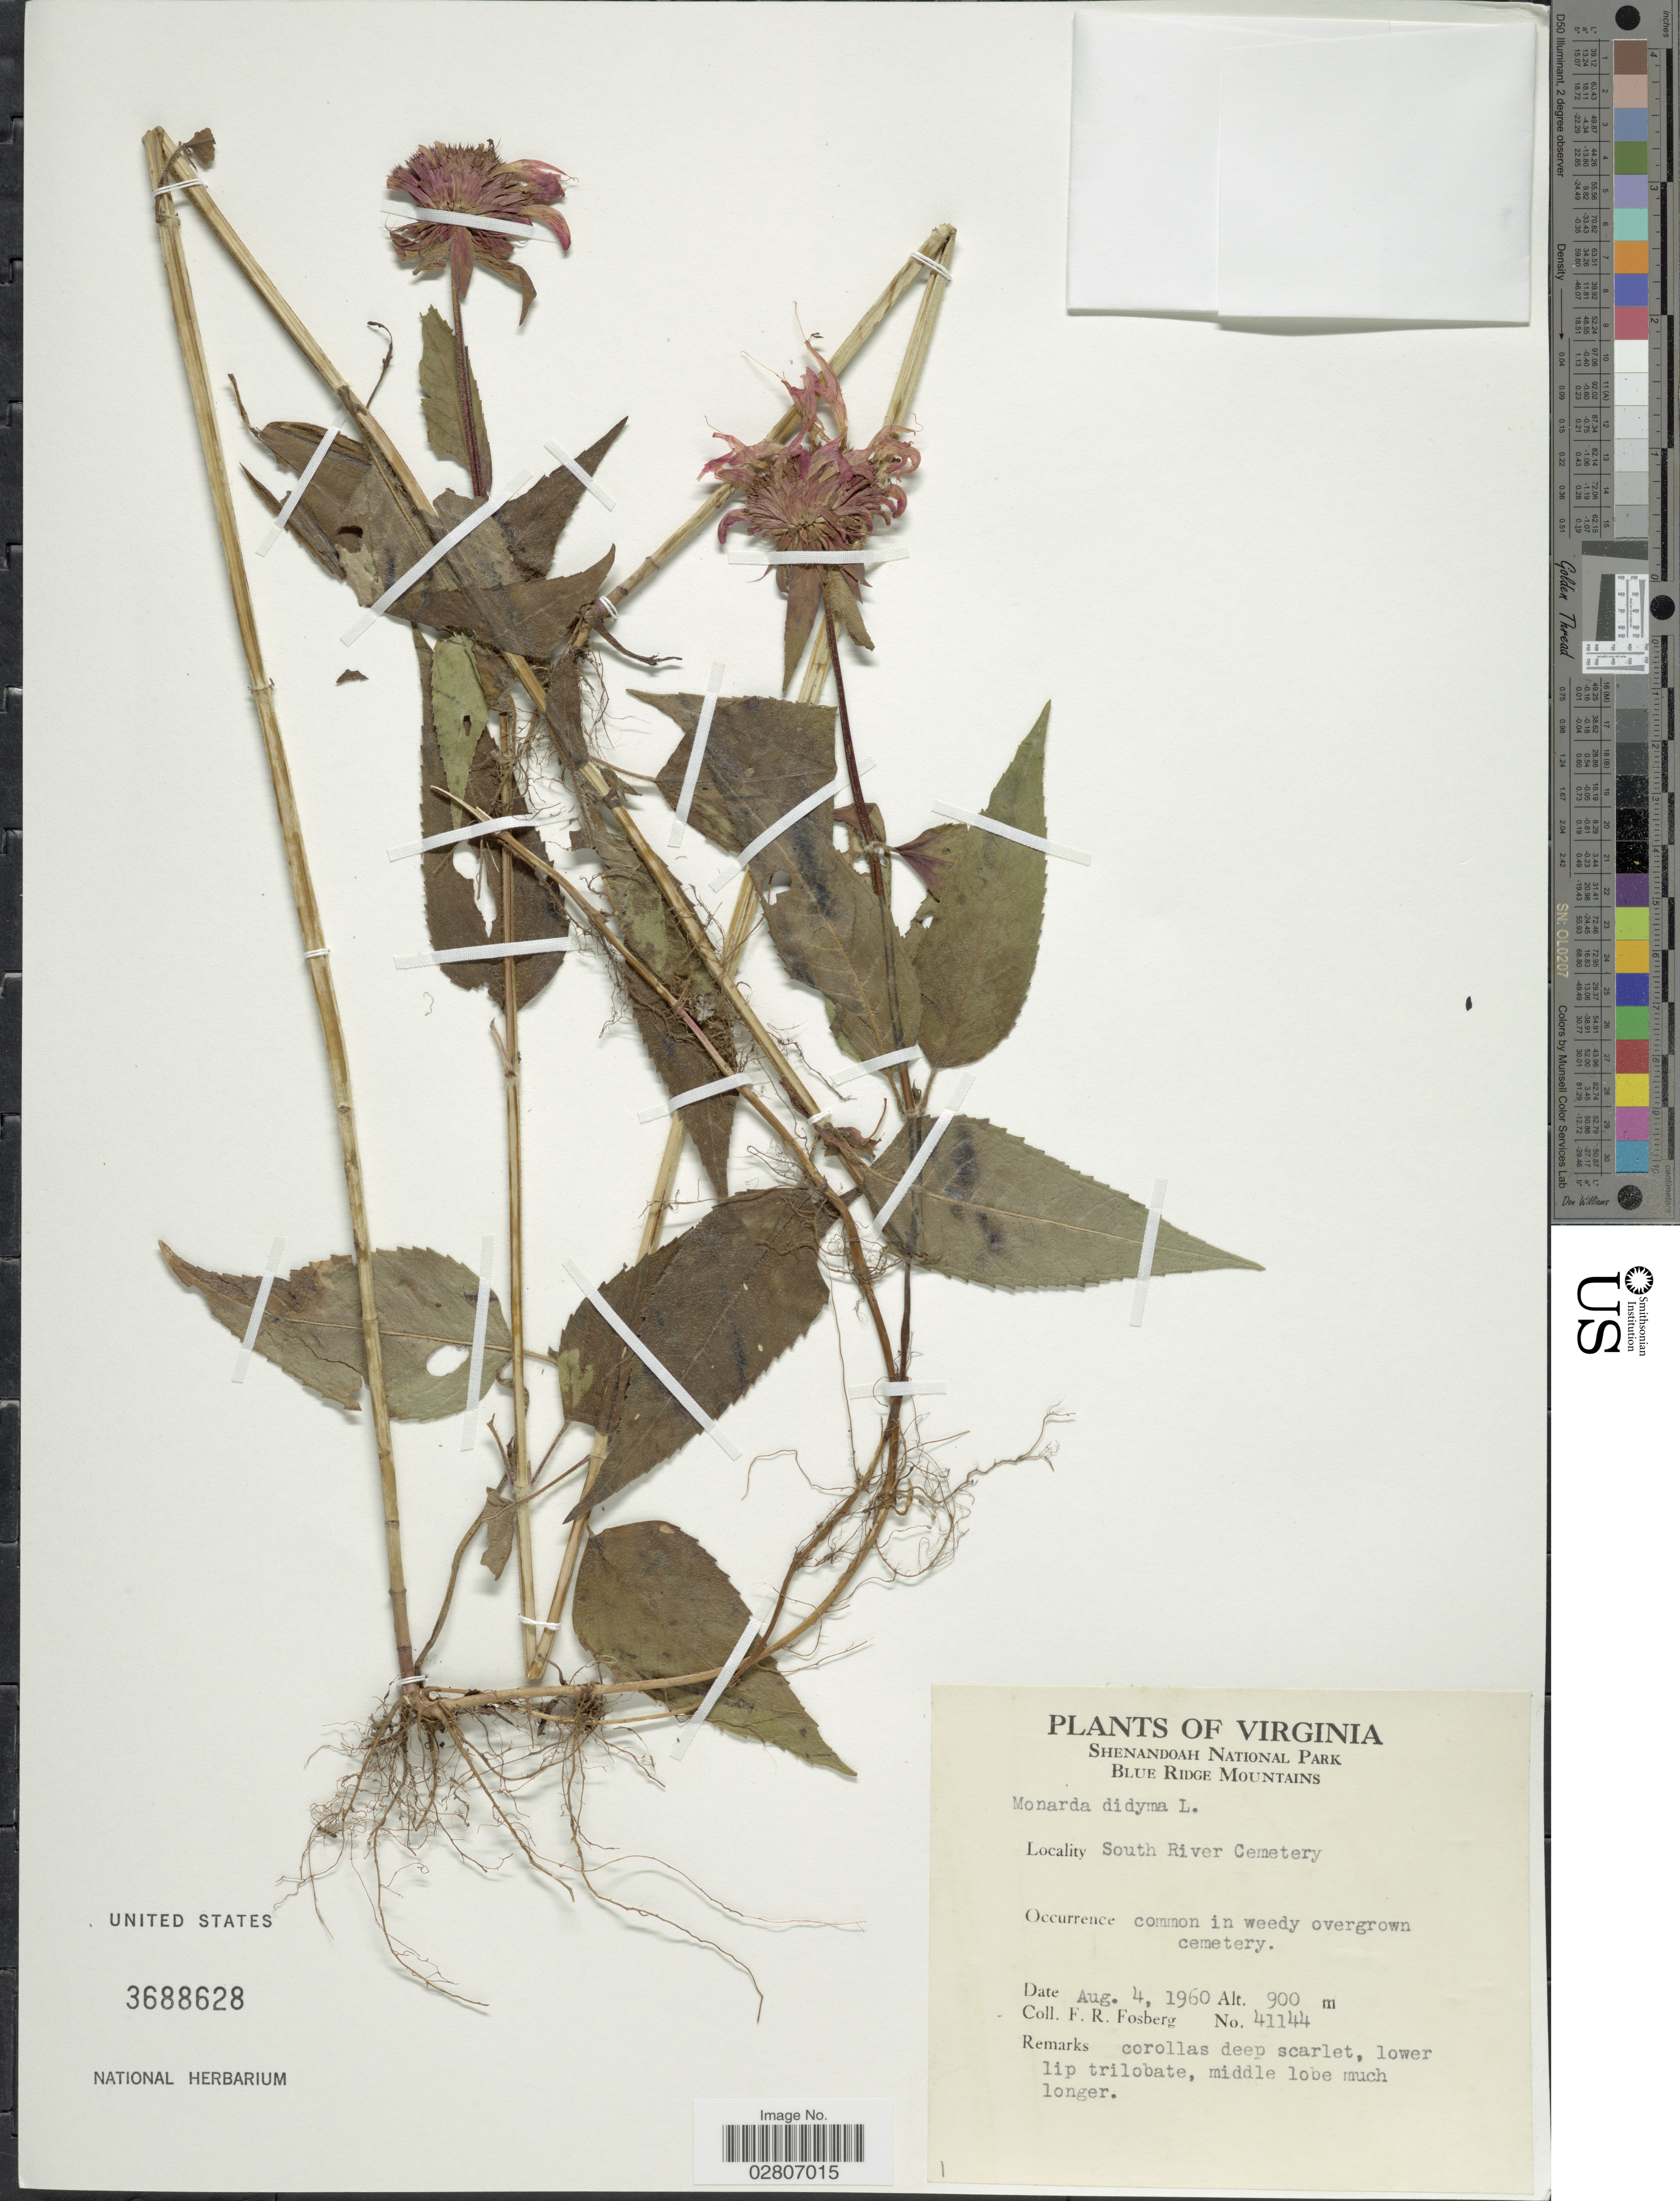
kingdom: Plantae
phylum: Tracheophyta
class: Magnoliopsida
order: Lamiales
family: Lamiaceae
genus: Monarda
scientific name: Monarda didyma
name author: L.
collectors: F. R. Fosberg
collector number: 41144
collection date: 1960-08-04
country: United States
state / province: Virginia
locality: Shenandoah National Park. Blue Ridge Mountains. South River Cemetery.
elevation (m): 900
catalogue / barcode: US 3688628